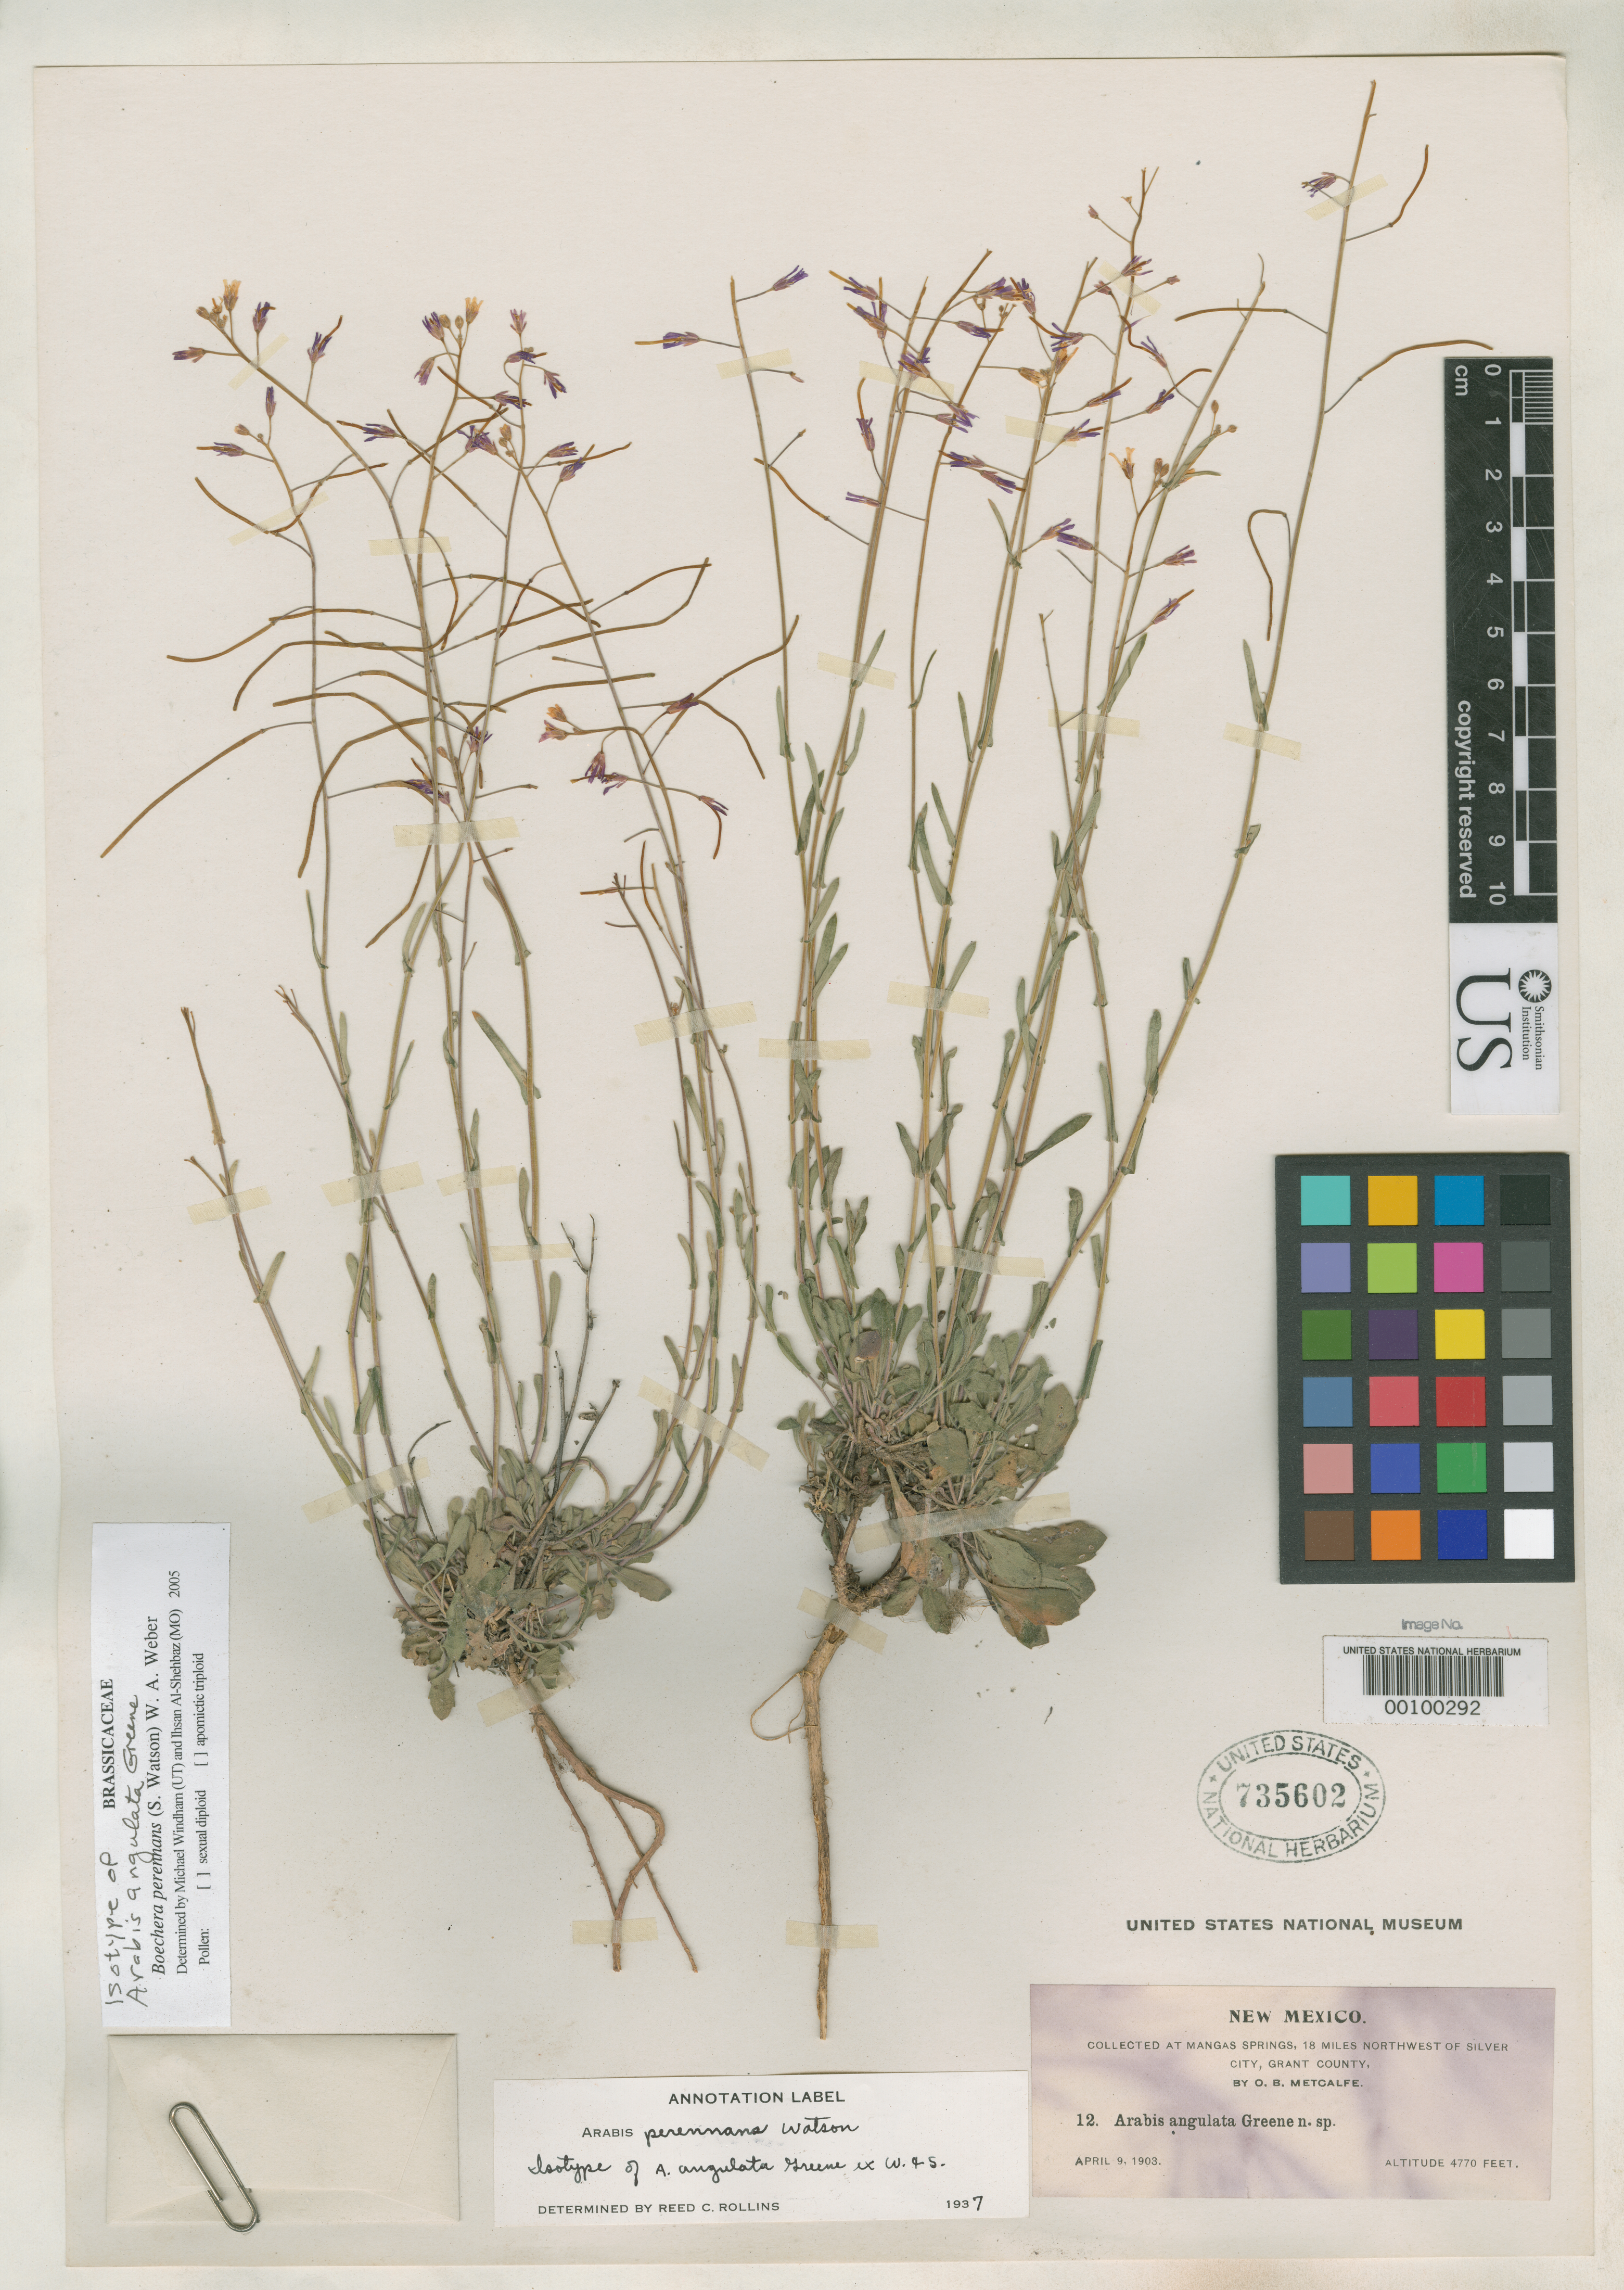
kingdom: Plantae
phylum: Tracheophyta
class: Magnoliopsida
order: Brassicales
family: Brassicaceae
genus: Arabis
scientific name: Arabis angulata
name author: Greene ex Wooton & Standl.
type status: Isotype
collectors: O. B. Metcalfe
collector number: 12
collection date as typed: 09 Apr 1903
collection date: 1903-04-09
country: United States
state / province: New Mexico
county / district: Grant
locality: Mangas Springs, 18 mi NW of Silver City.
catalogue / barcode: US 735602